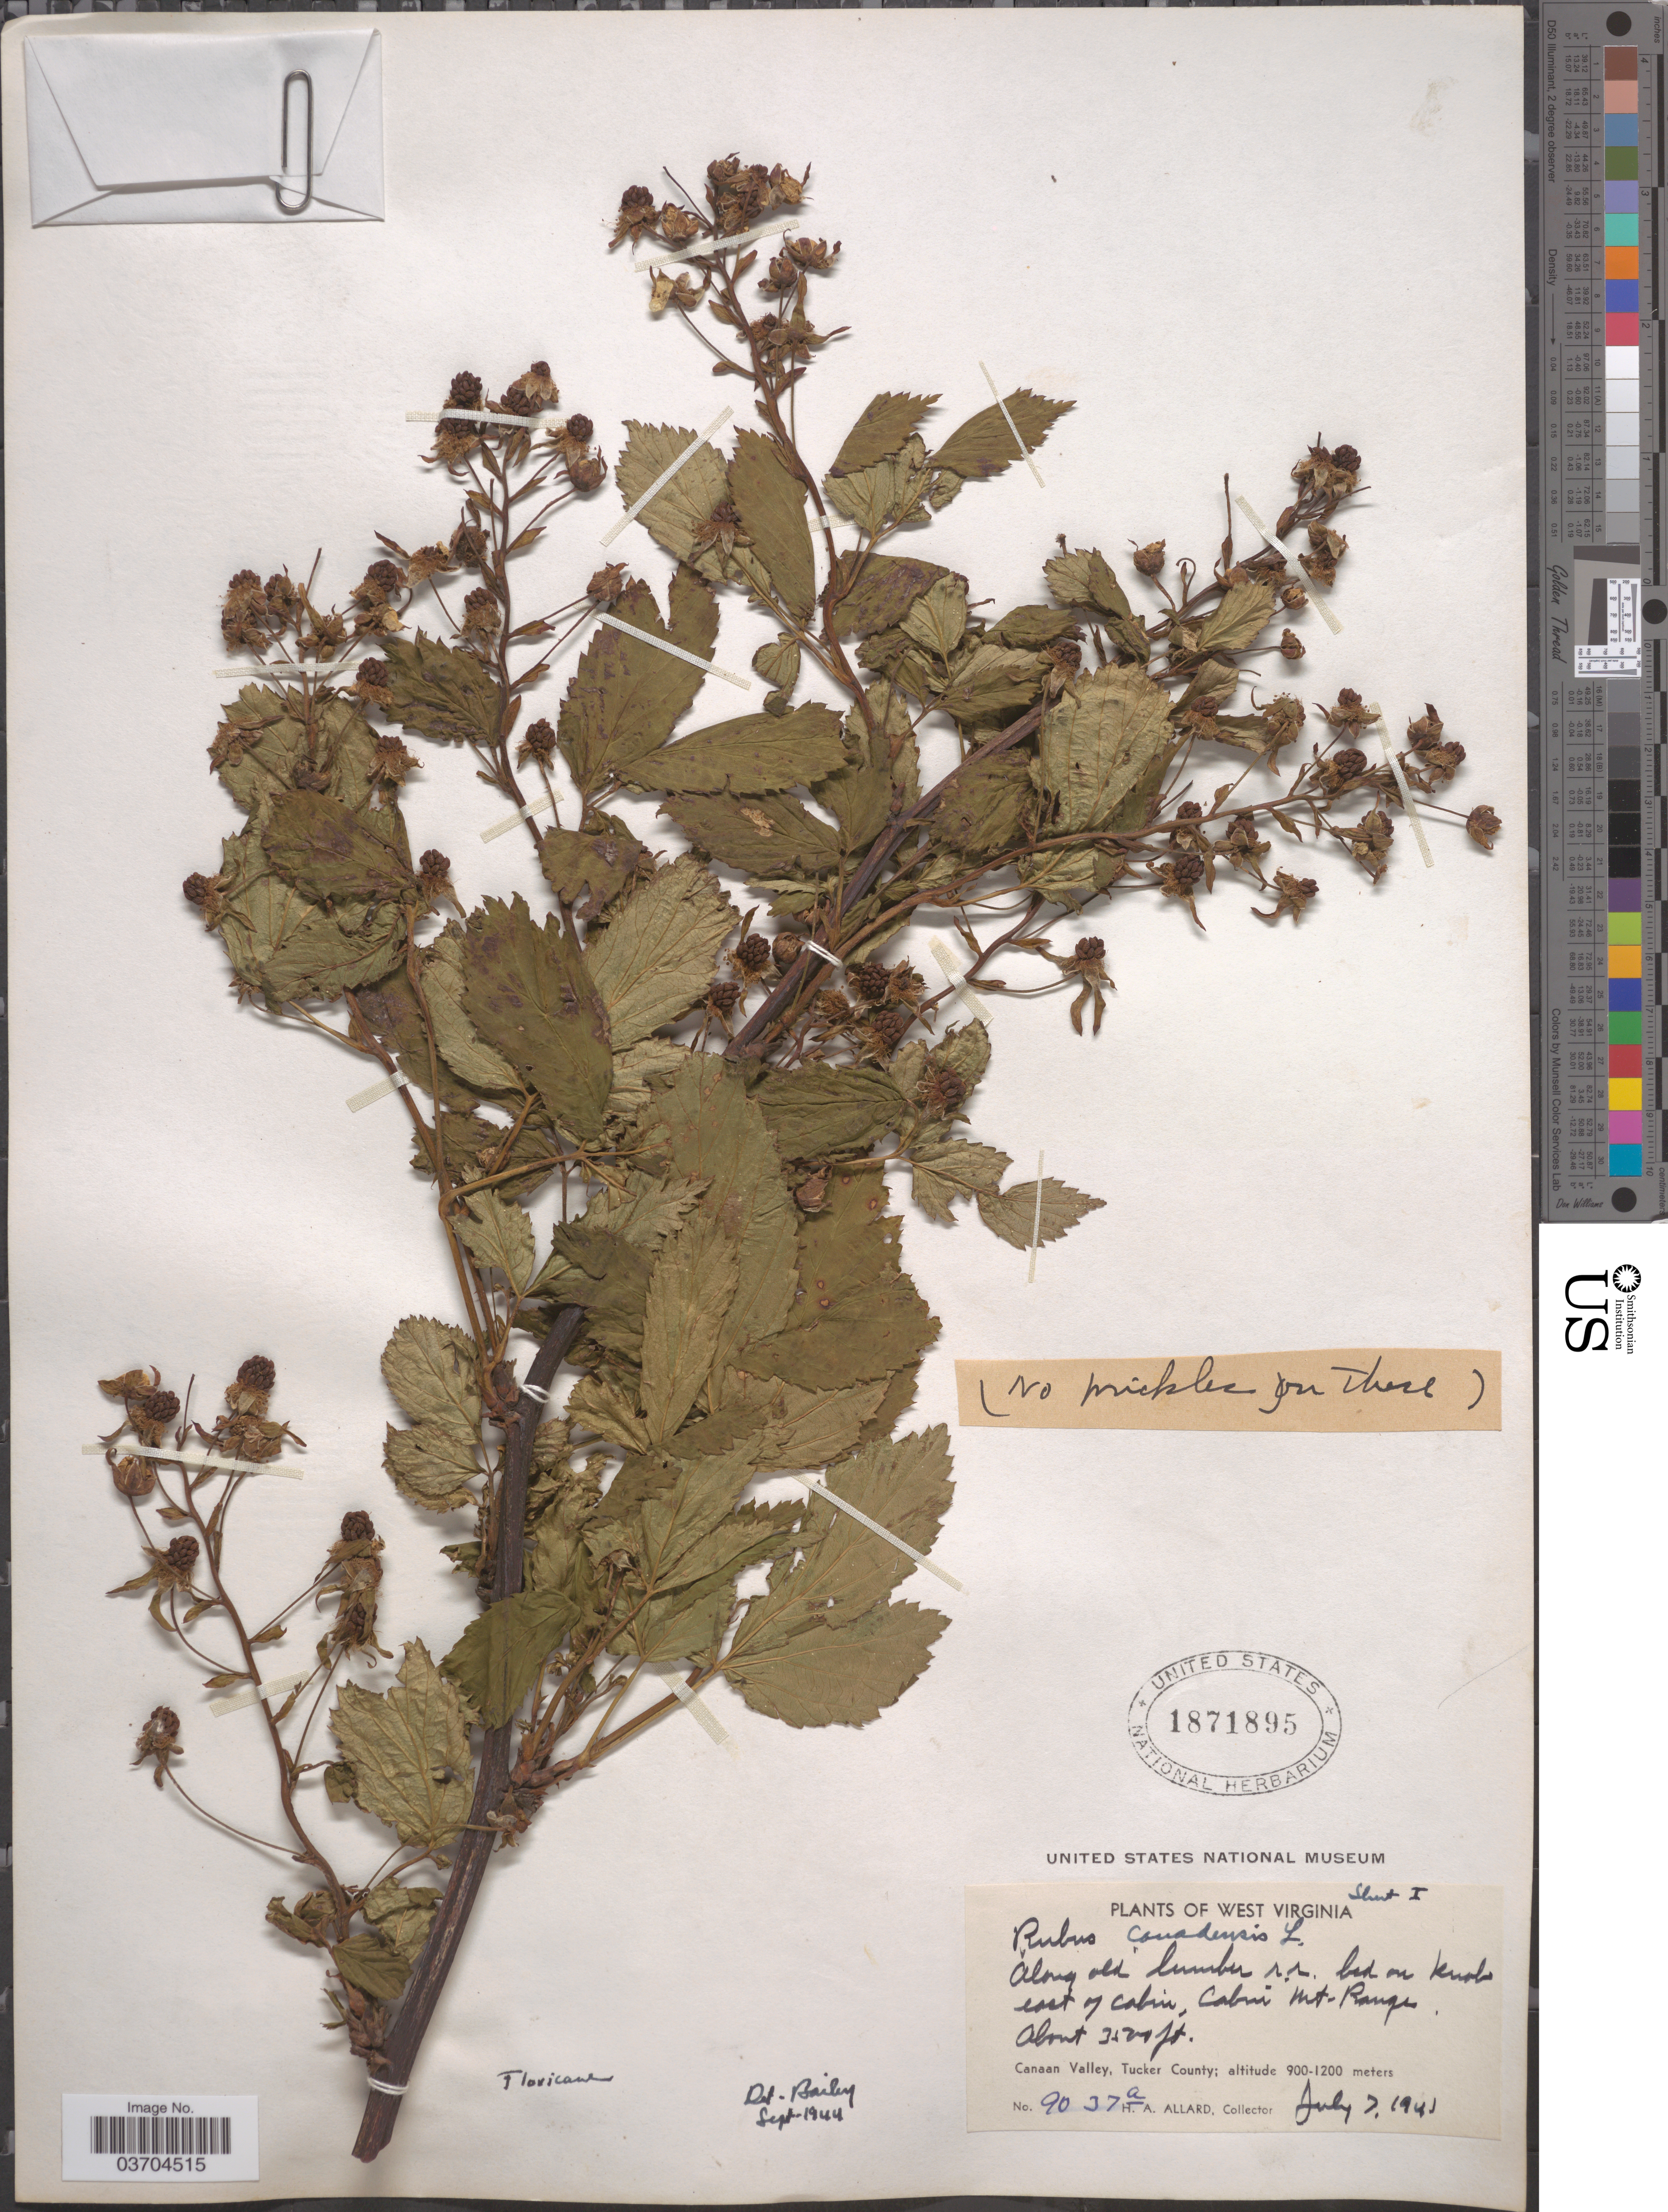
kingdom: Plantae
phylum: Tracheophyta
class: Magnoliopsida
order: Rosales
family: Rosaceae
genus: Rubus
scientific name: Rubus canadensis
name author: L.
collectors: H. A. Allard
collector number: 9037a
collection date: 1941-07-07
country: United States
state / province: West Virginia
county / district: Tucker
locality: Along old lumber r.r. bed on Knob east of Cabin, Cabin Mt. Range. Canaan Valley, Tucker County.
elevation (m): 1067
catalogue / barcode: US 1871895